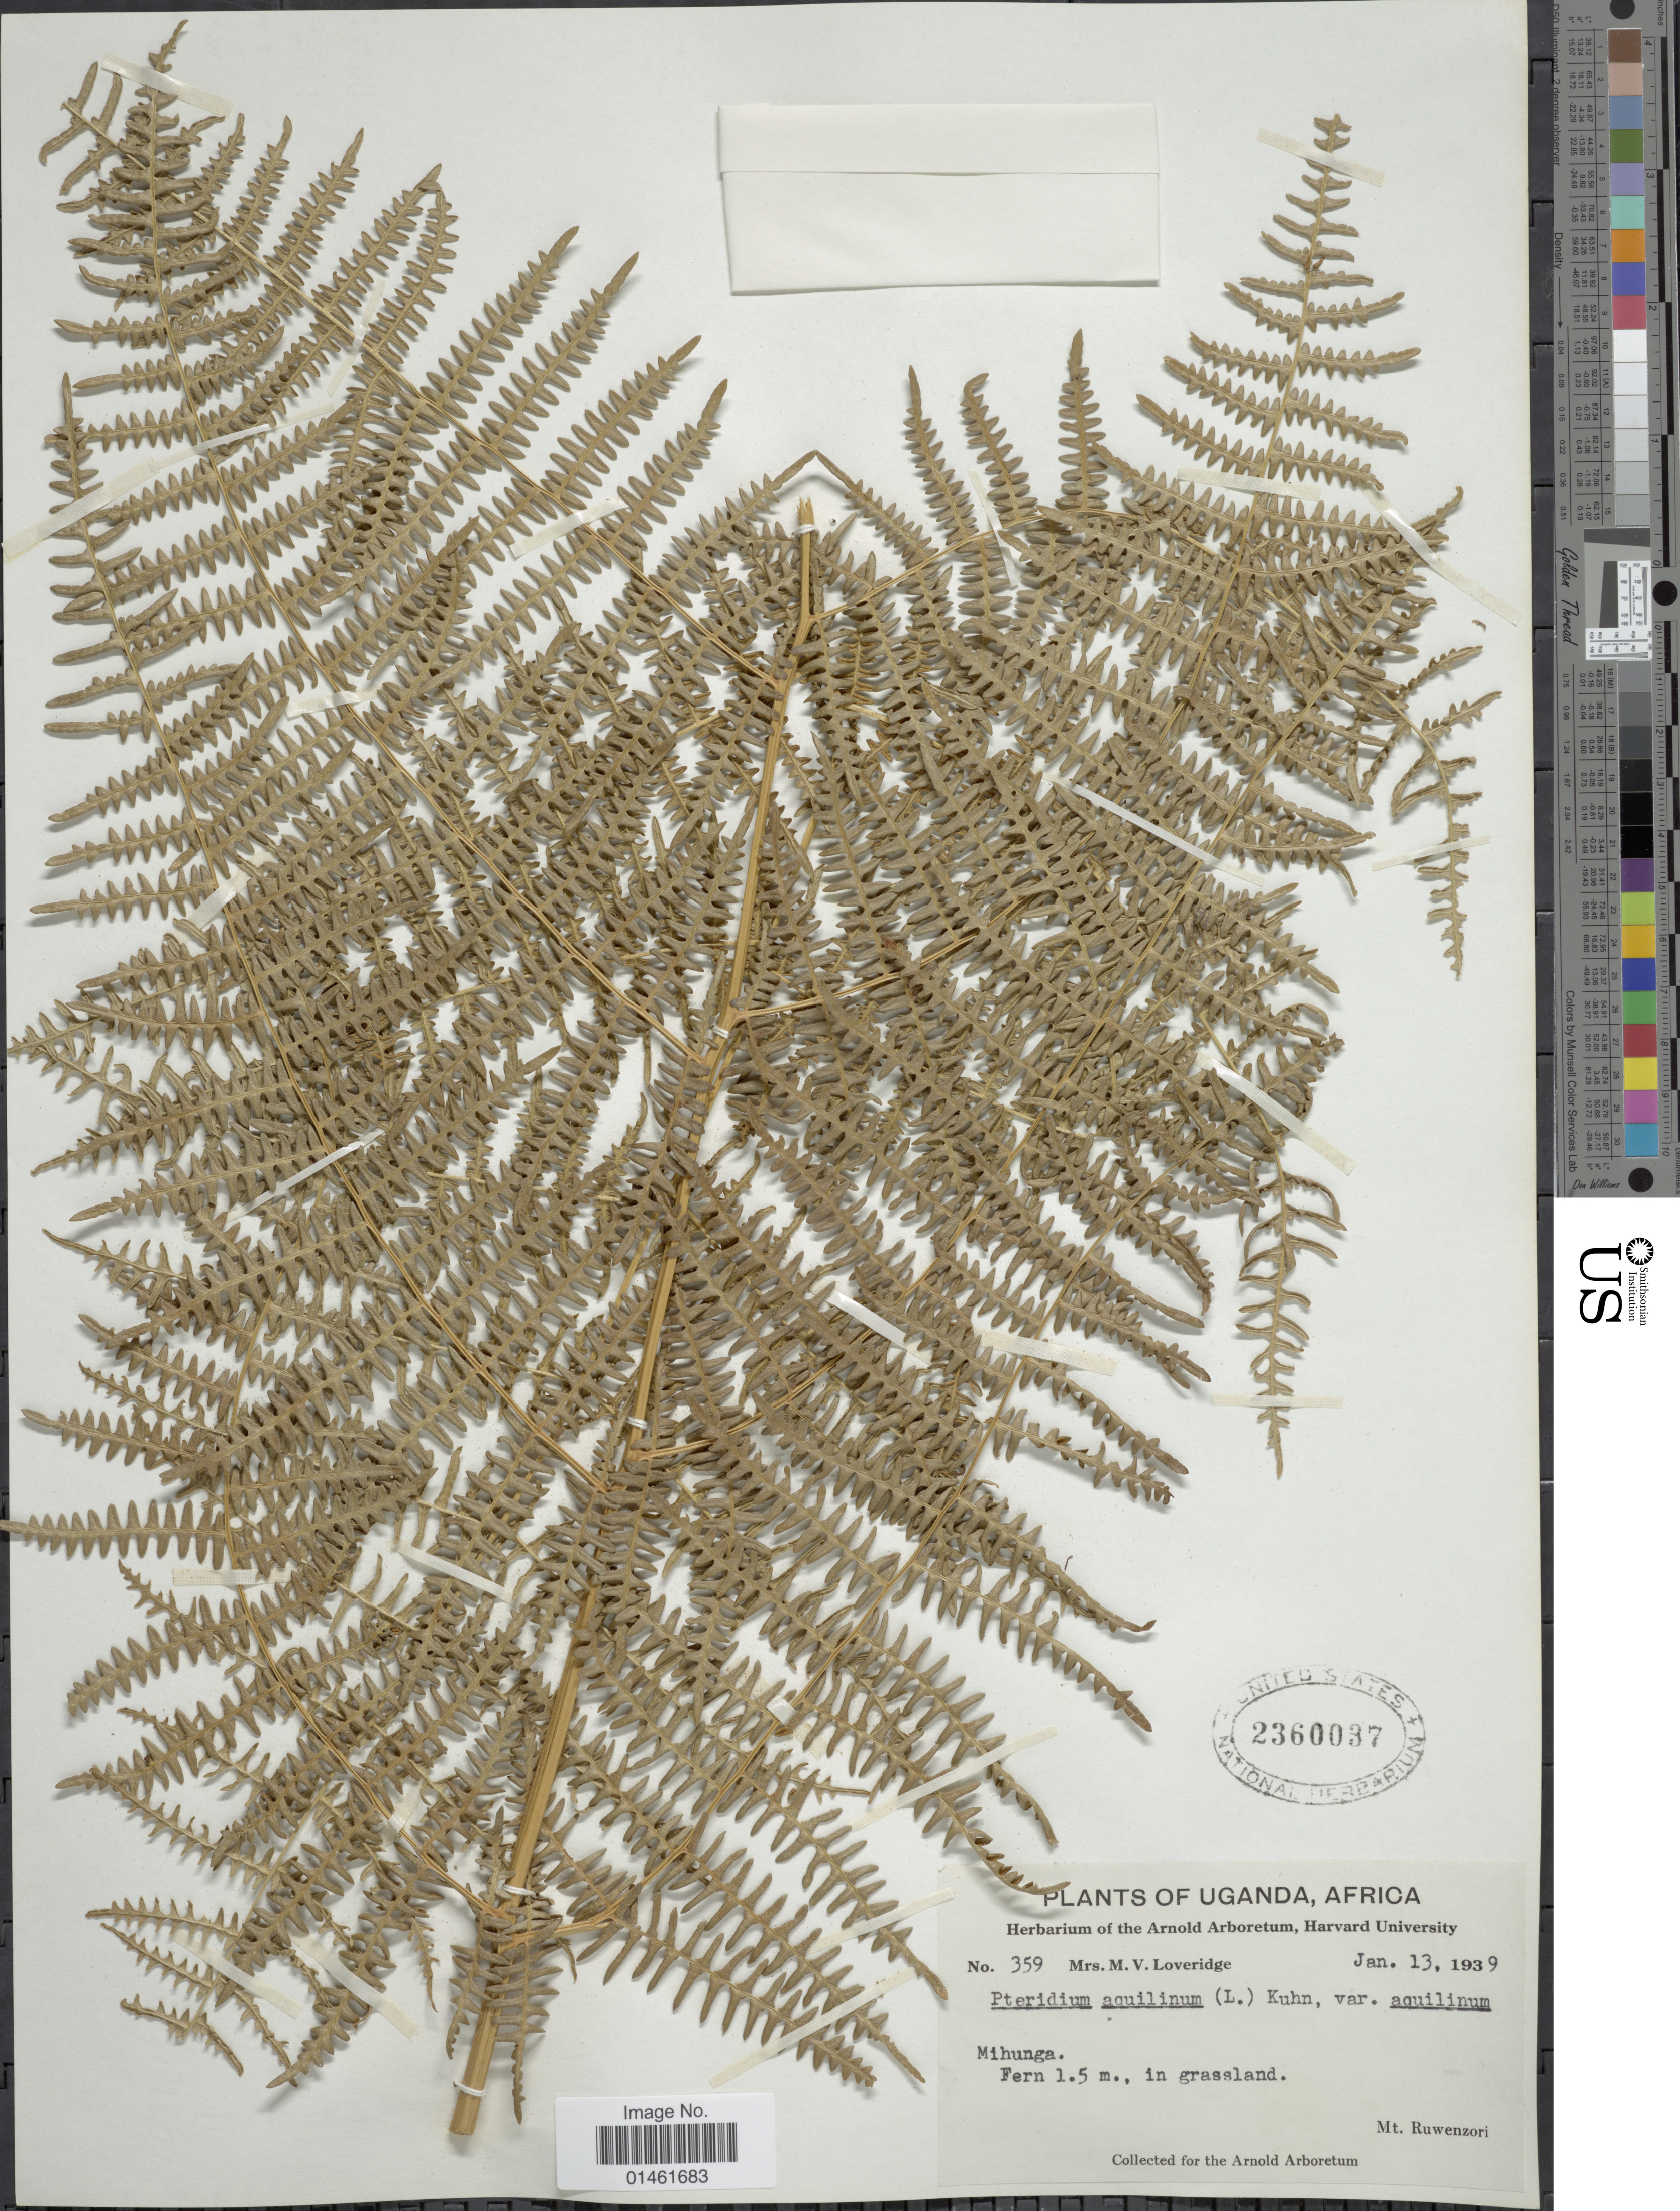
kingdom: Plantae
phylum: Tracheophyta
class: Polypodiopsida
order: Polypodiales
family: Dennstaedtiaceae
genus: Pteridium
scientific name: Pteridium aquilinum var. typicum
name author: R.M. Tryon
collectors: M. Loveridge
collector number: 359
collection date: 1939-01-13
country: Uganda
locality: Uganda, Mt. Ruwenzori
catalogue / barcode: US 2360037